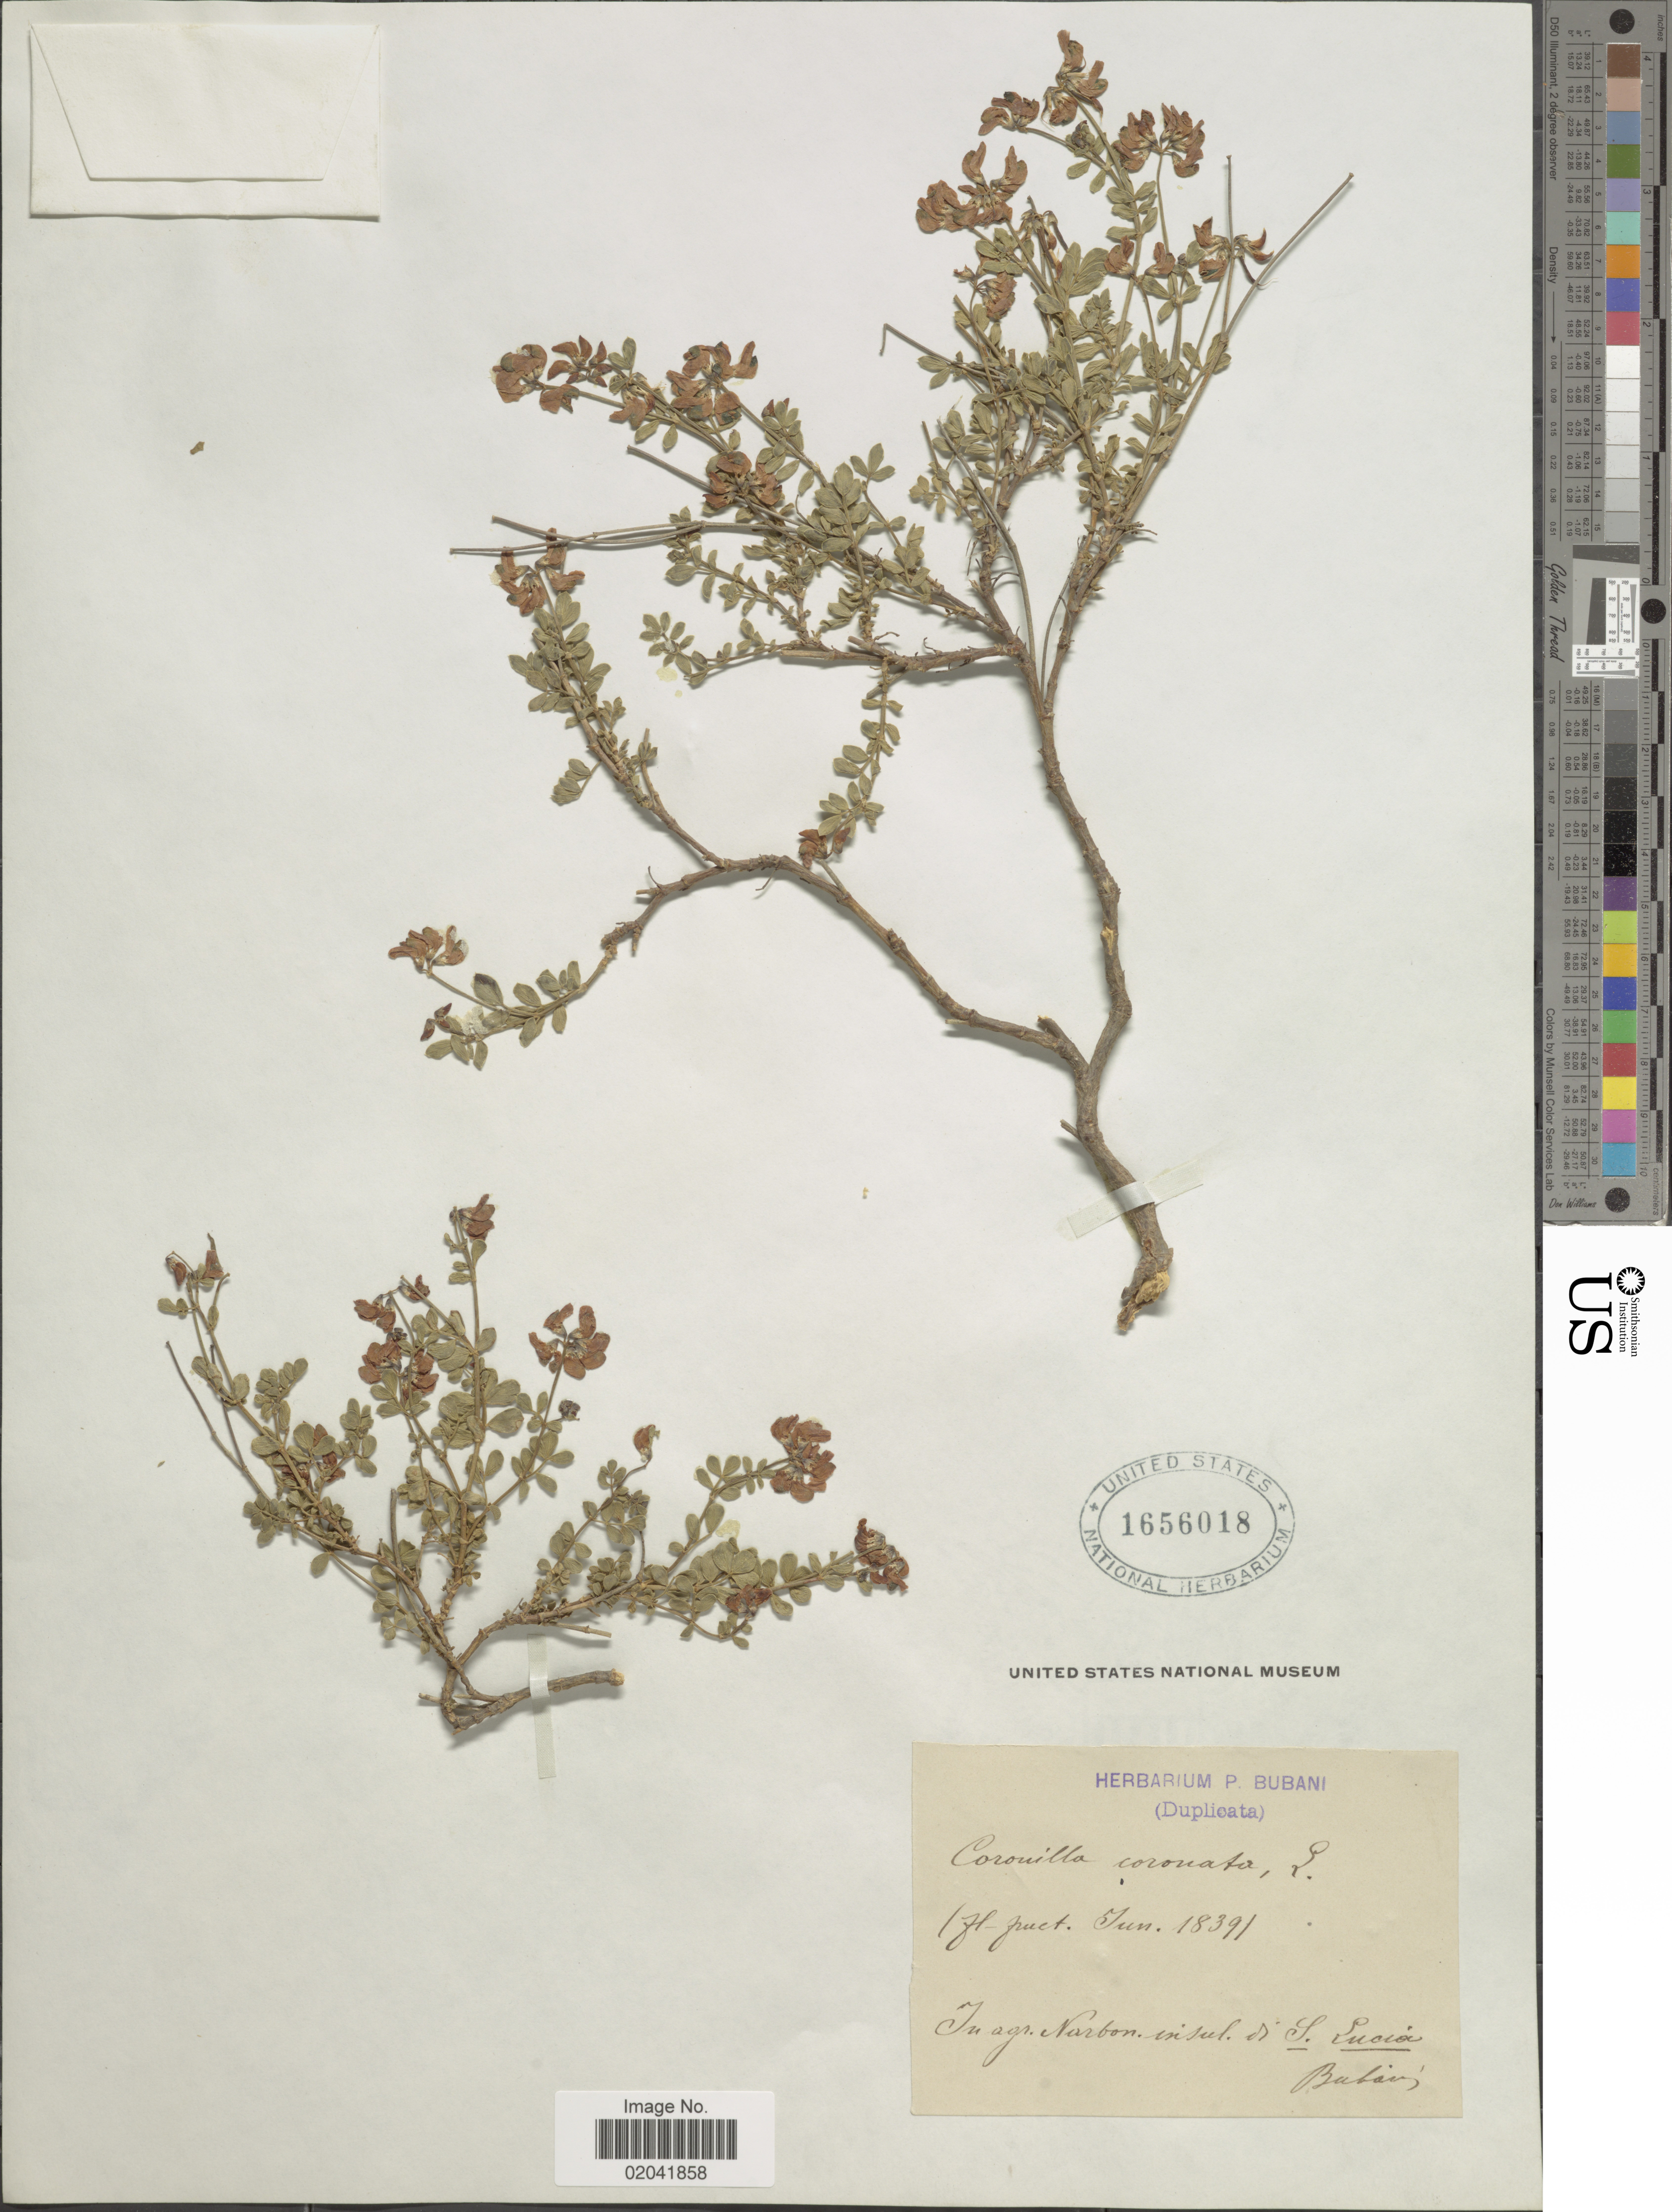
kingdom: Plantae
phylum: Tracheophyta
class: Magnoliopsida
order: Fabales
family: Fabaceae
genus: Coronilla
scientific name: Coronilla coronata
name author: L.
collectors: P. Bubani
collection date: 1839-06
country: France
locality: In agr Narbon insul [illegible text] S. Lucia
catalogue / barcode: US 1656018